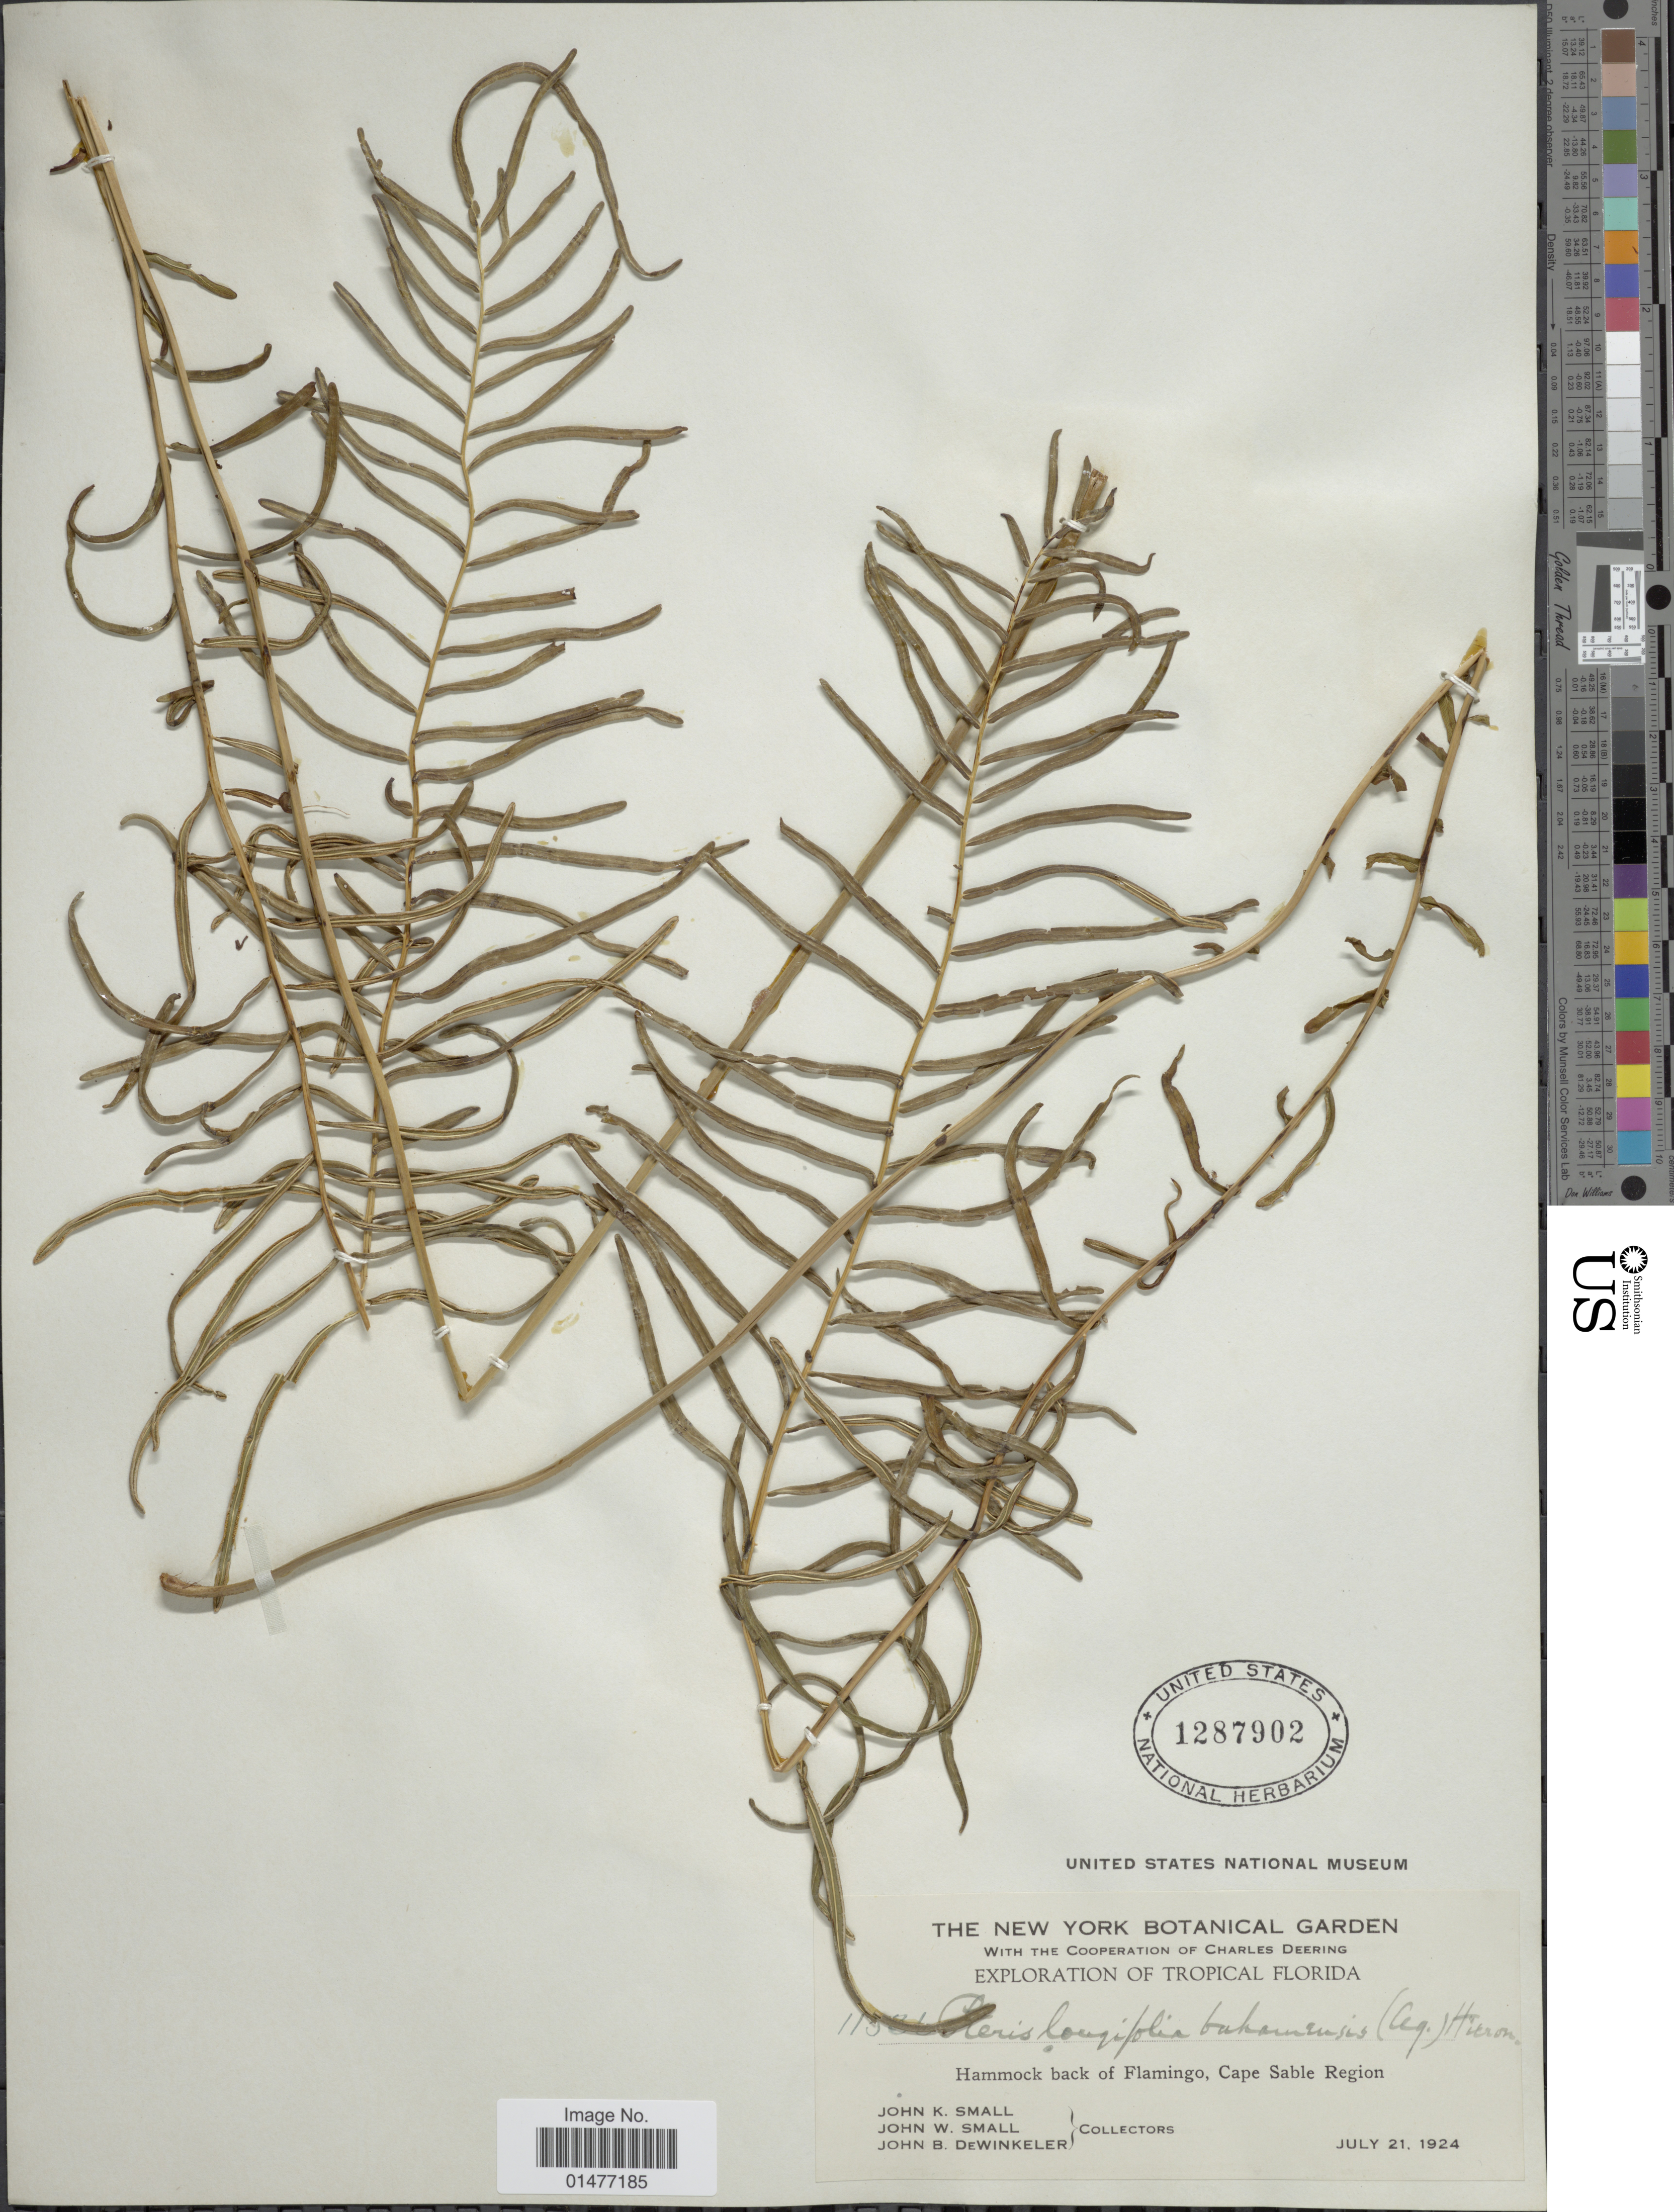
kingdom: Plantae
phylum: Tracheophyta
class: Polypodiopsida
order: Polypodiales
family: Pteridaceae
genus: Pteris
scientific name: Pteris bahamenis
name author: (J. Agardh) Fée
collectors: J. K. Small, J. Small & J. B. Dewinkeler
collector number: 11536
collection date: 1924-07-21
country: United States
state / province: Florida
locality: Exploration of tropical Florida, Hammock back of Flamingo, Cape Sable Region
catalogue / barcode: US 1287902